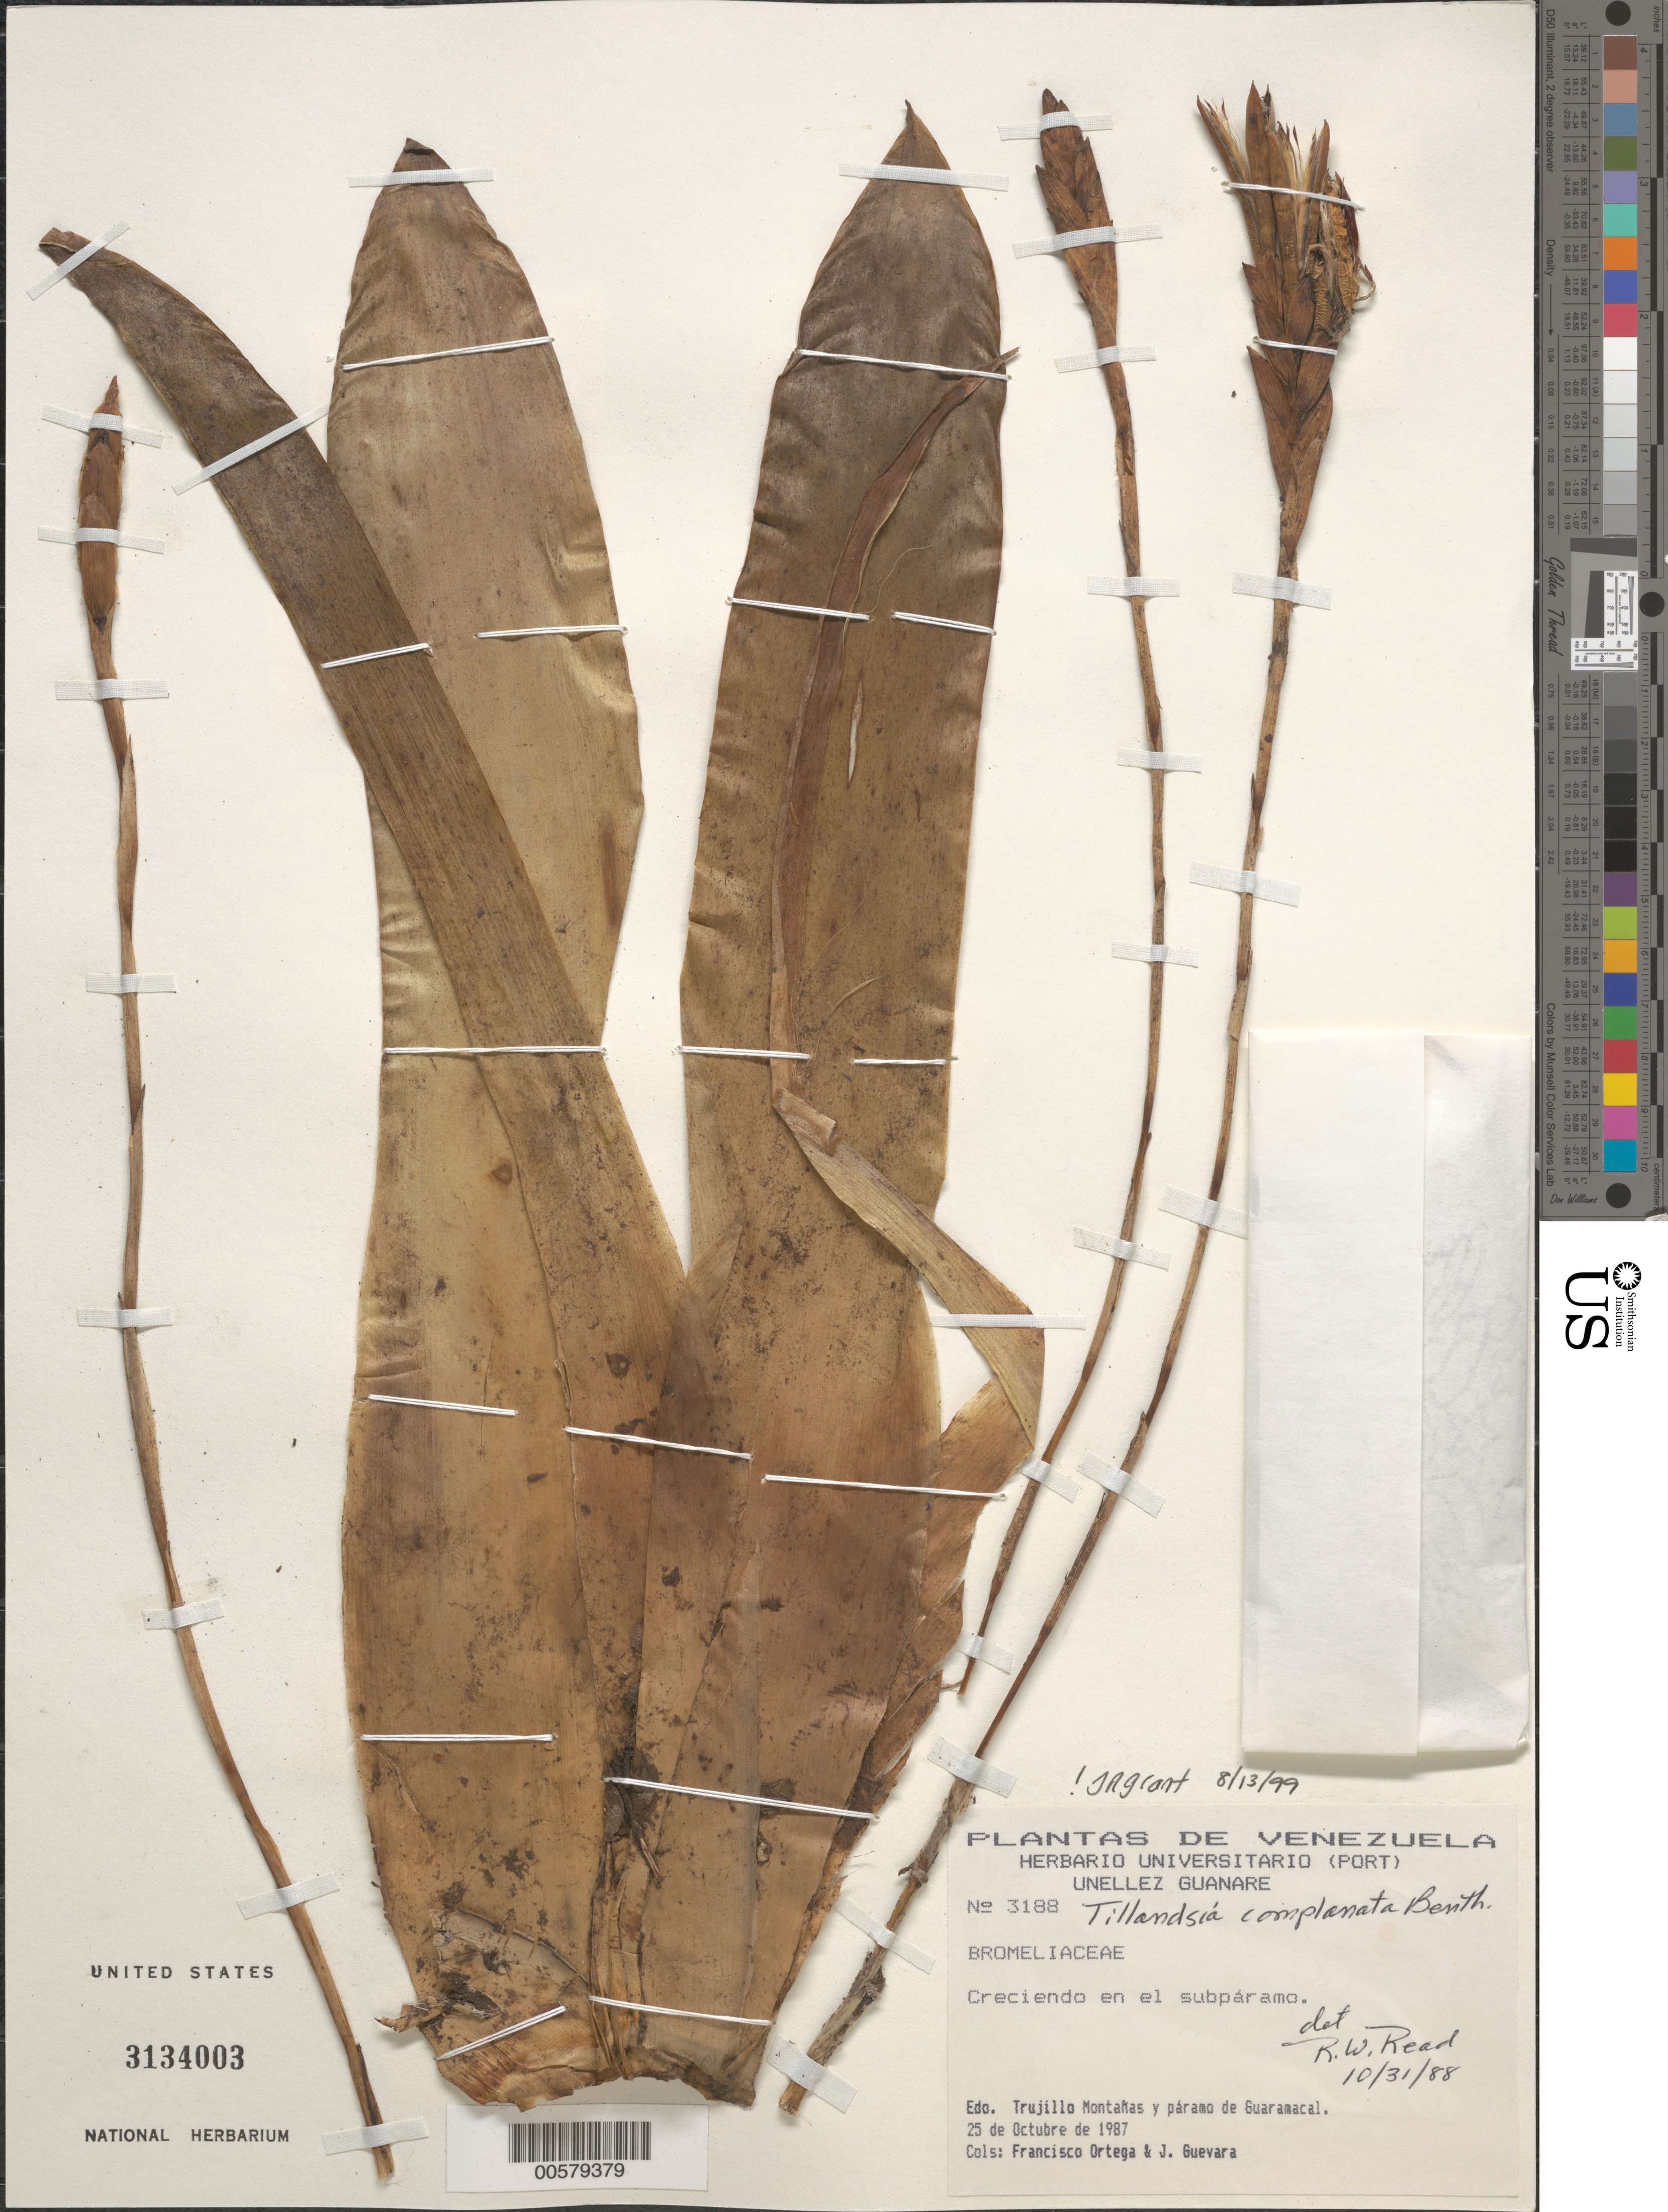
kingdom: Plantae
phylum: Tracheophyta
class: Liliopsida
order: Poales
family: Bromeliaceae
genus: Tillandsia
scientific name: Tillandsia complanata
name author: Benth.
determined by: Reed, R. W.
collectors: F. J. Ortega & J. Guevara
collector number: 3188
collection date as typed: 25 Oct 1987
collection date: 1987-10-25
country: Venezuela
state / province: Trujillo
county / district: Boconó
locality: Montañas y Páramo de Guaramacal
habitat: Creciendo en el subpáramo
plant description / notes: PORT, US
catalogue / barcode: US 3134003